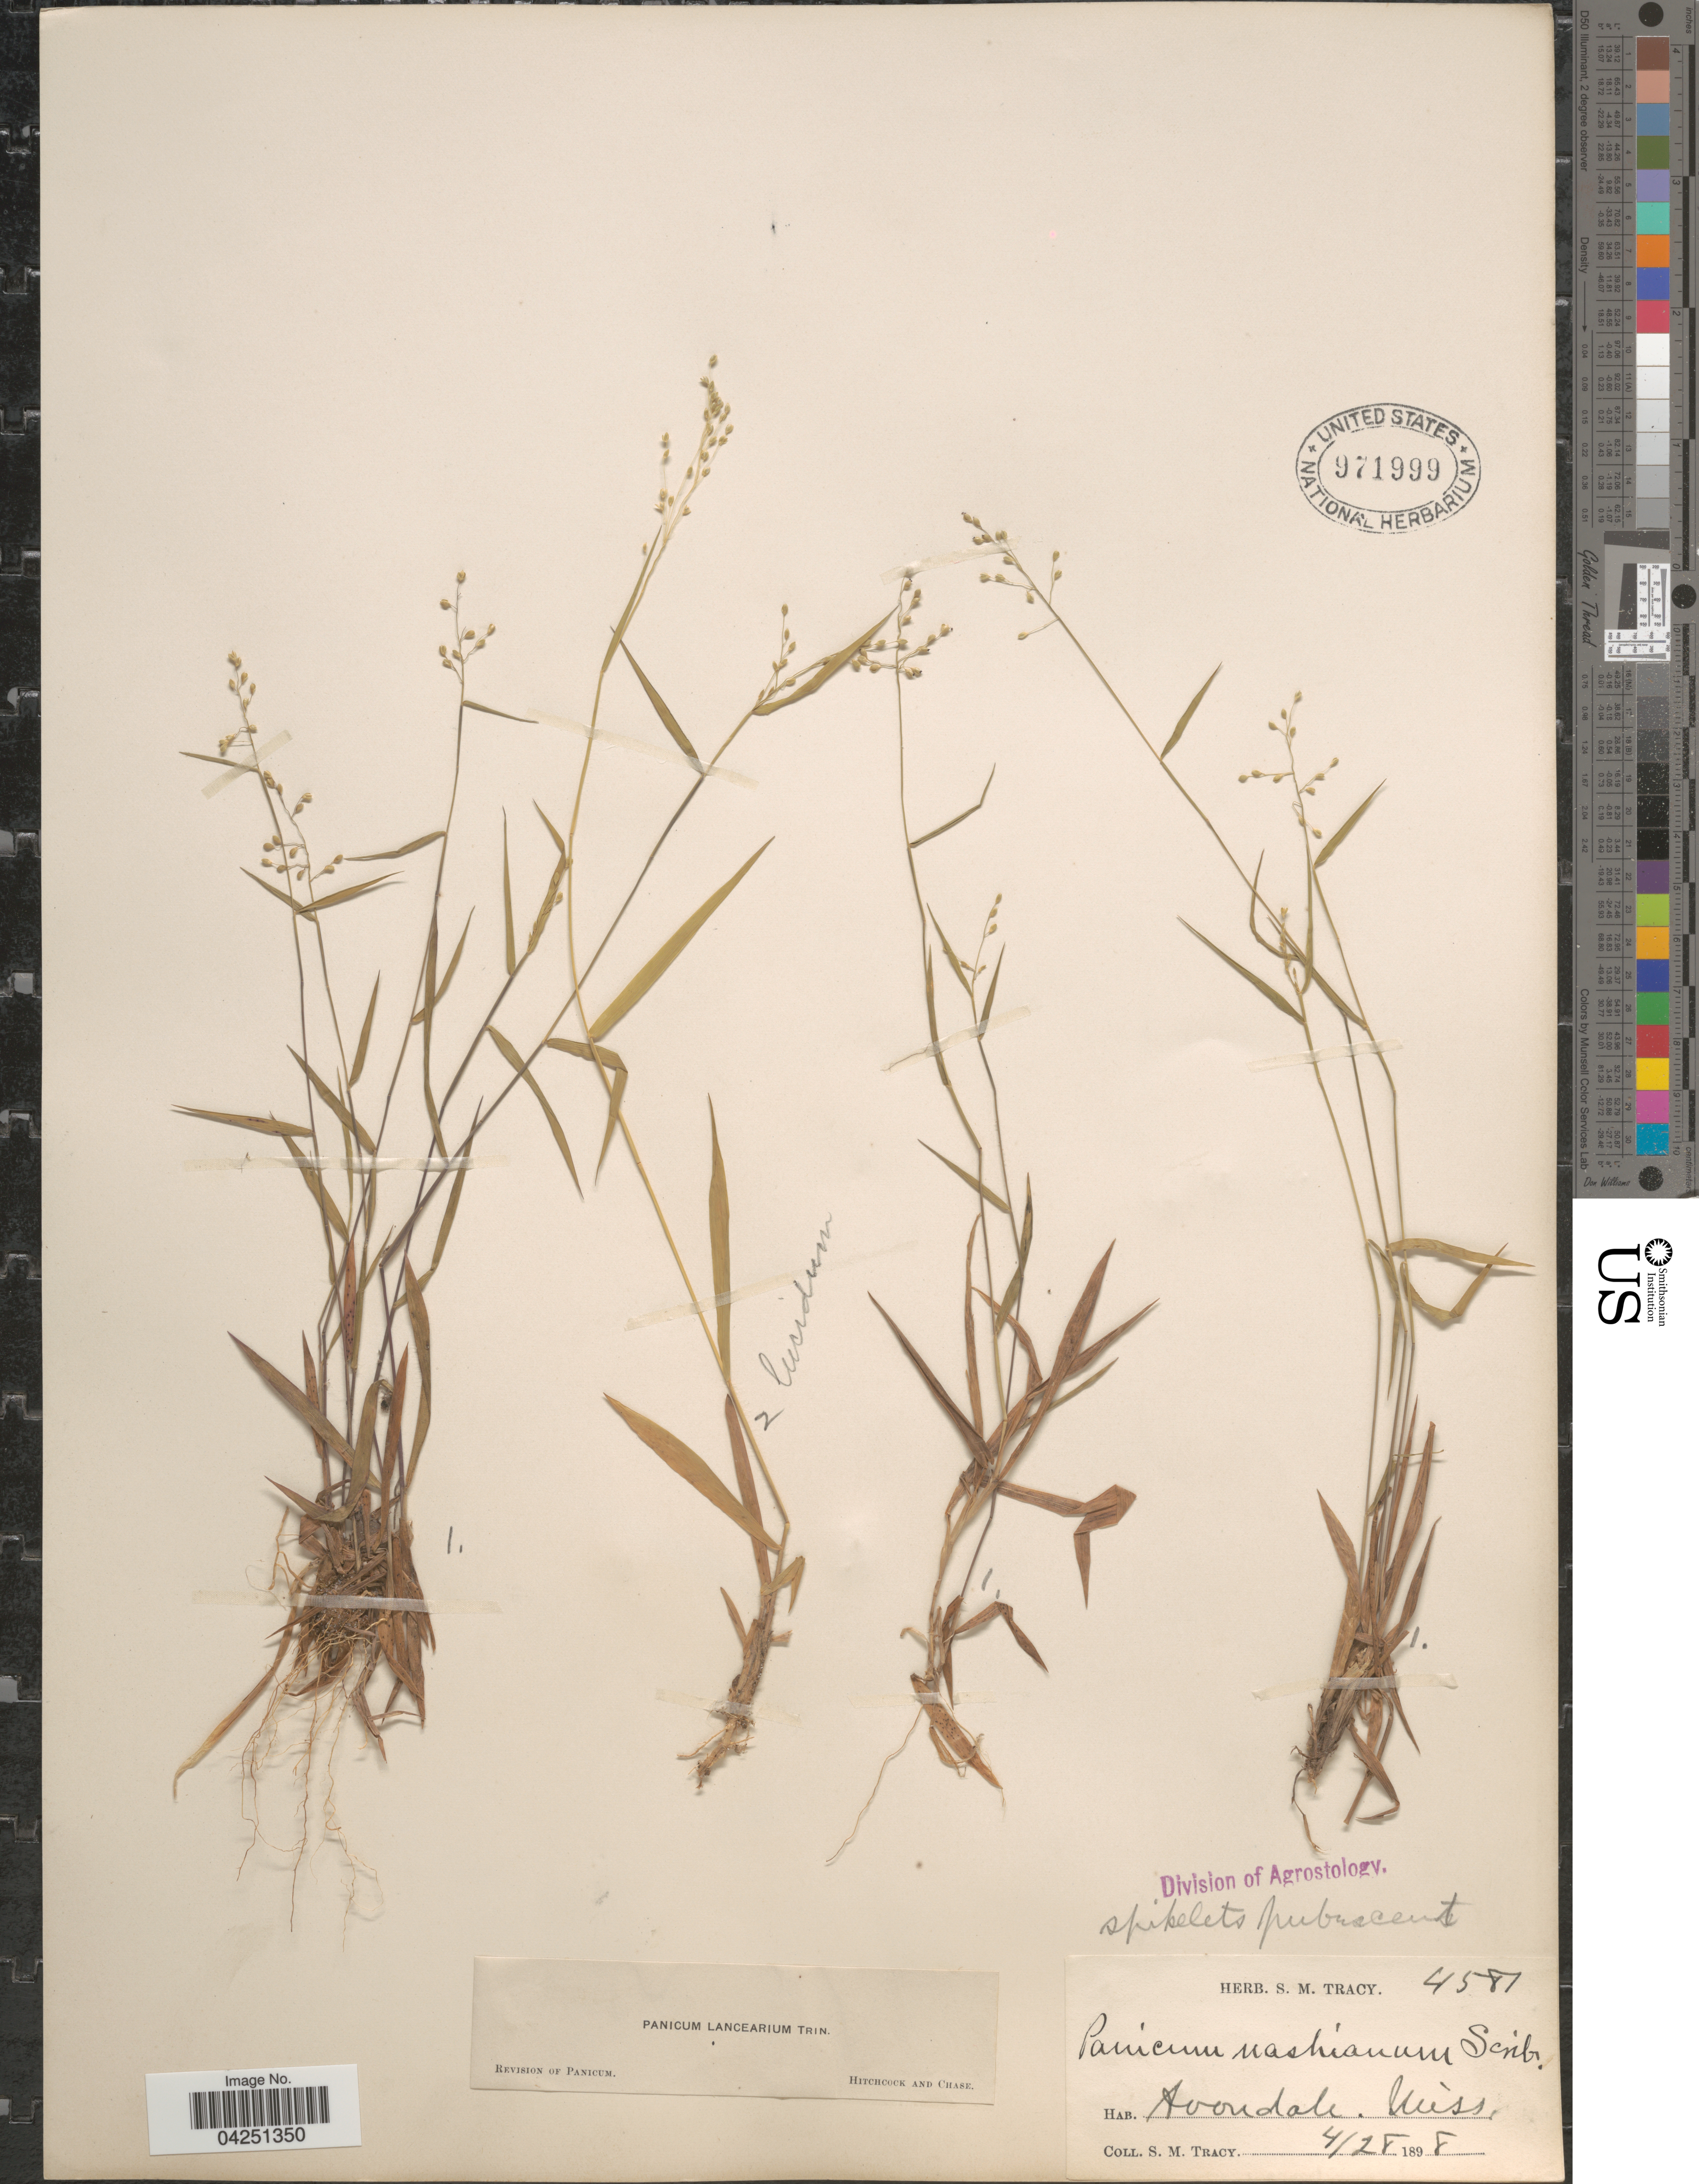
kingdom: Plantae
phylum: Tracheophyta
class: Liliopsida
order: Poales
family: Poaceae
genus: Dichanthelium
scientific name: Dichanthelium acuminatum var. acuminatum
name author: (Sw.) Gould & C.A. Clark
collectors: S. M. Tracy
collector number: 4581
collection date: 1898-04-28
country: United States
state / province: Mississippi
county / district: Oktibbeha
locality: Avondale.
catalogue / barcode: US 971999